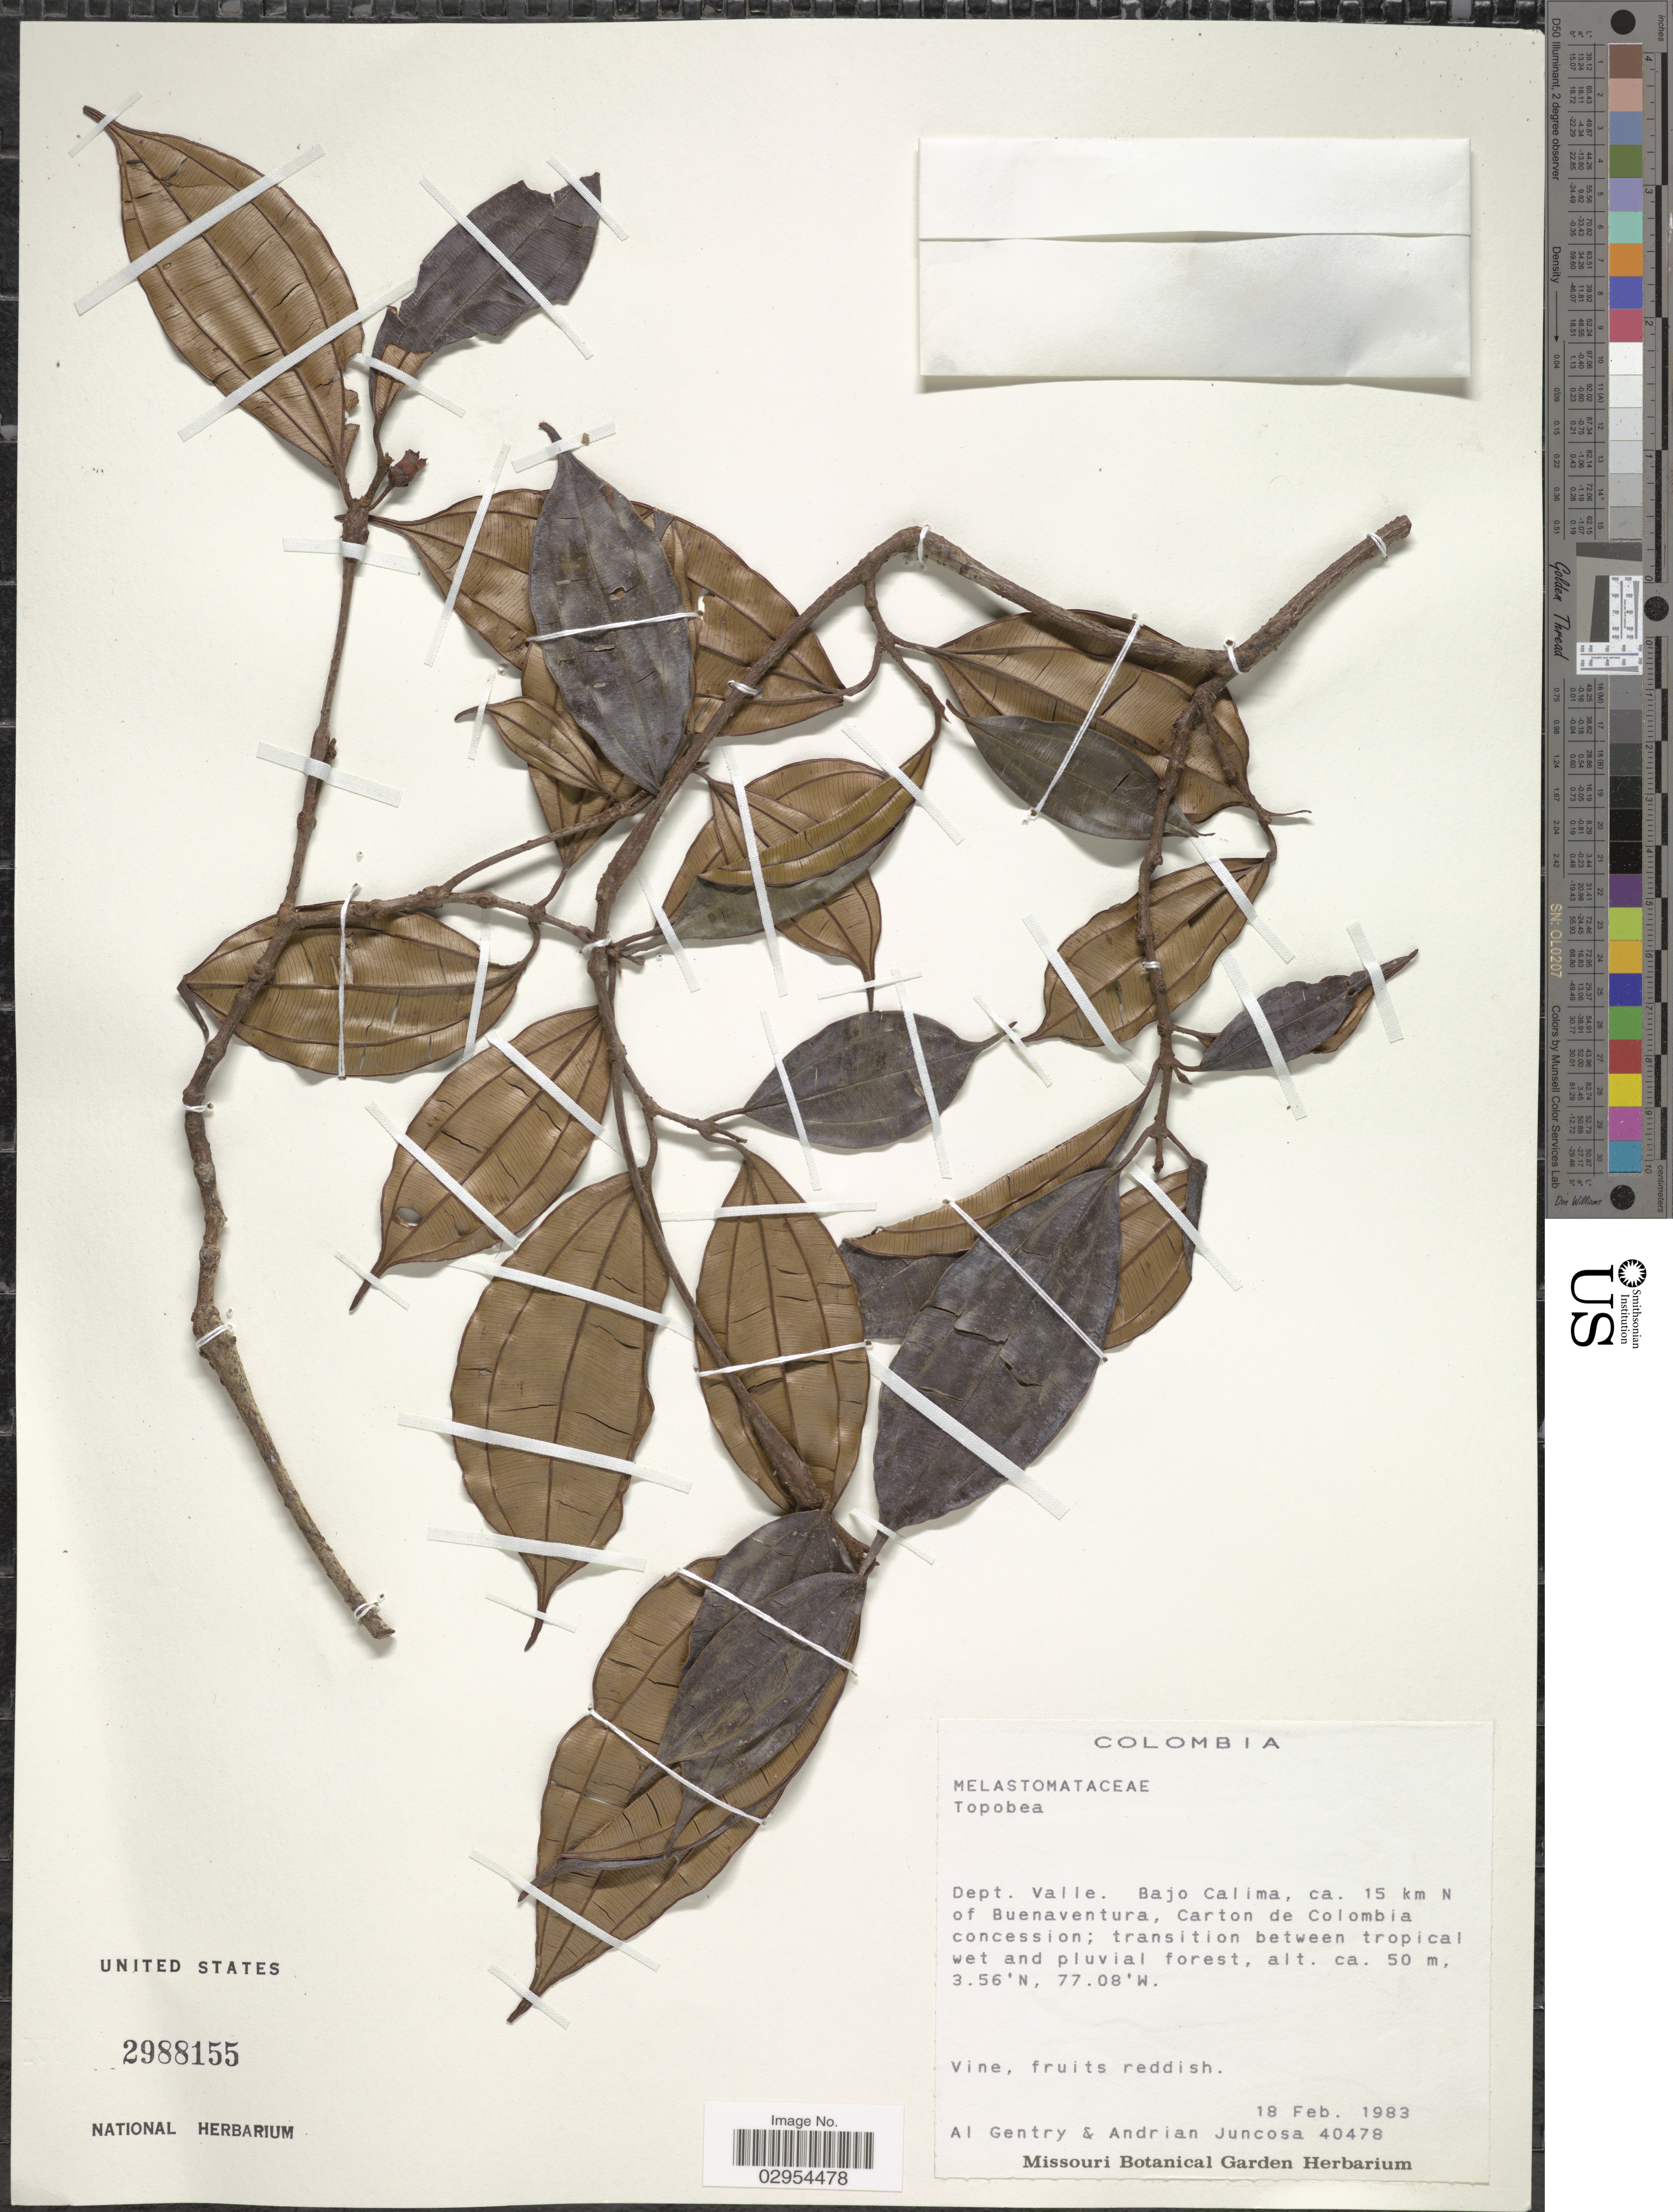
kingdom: Plantae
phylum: Tracheophyta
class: Magnoliopsida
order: Myrtales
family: Melastomataceae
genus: Topobea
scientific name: Topobea sp.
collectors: A. H. Gentry & A. Juncosa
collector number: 40478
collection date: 1983-02-18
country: Colombia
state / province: Valle del Cauca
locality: Dept. Valle. Bajo Calima, ca. 15 km N of Buenaventura, Carton de Colombia concession.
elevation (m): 50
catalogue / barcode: US 2988155